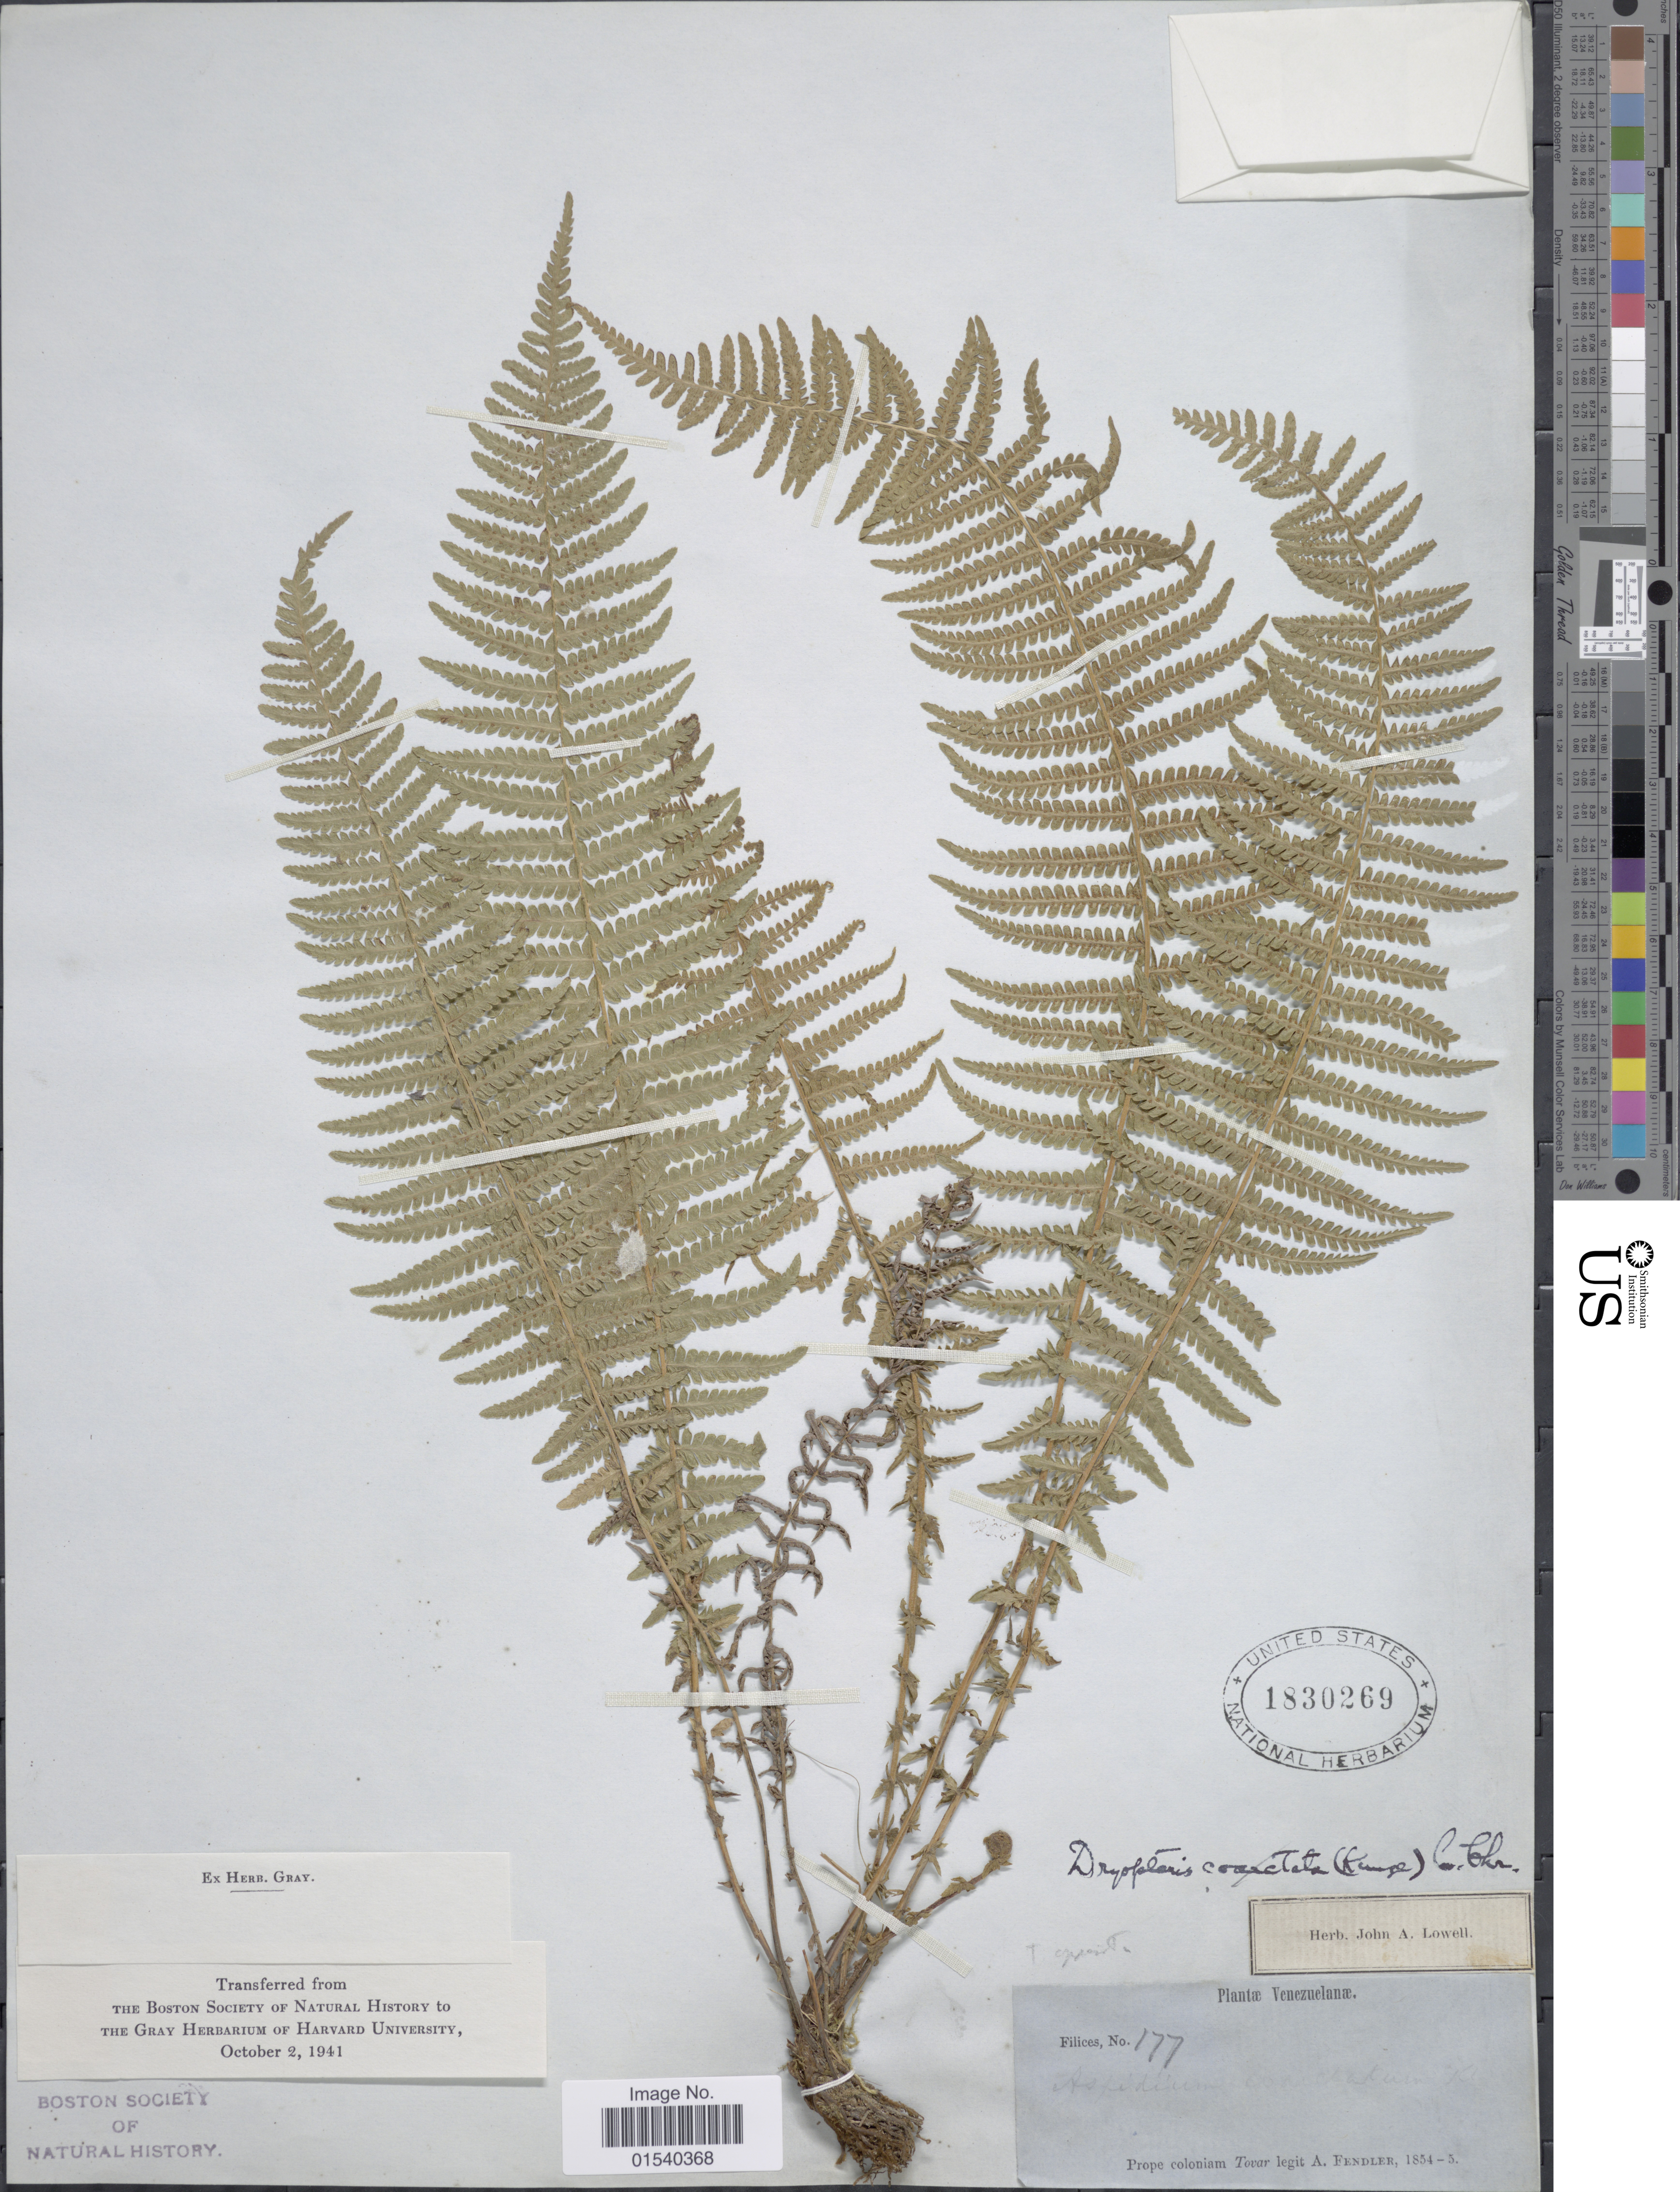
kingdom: Plantae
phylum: Tracheophyta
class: Polypodiopsida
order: Polypodiales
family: Thelypteridaceae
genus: Amauropelta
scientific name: Amauropelta opposita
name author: (Vahl) Pic. Serm.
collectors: A. Fendler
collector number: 177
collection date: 1854/1855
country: Venezuela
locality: Prope coloniam Tovar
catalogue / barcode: US 1830269